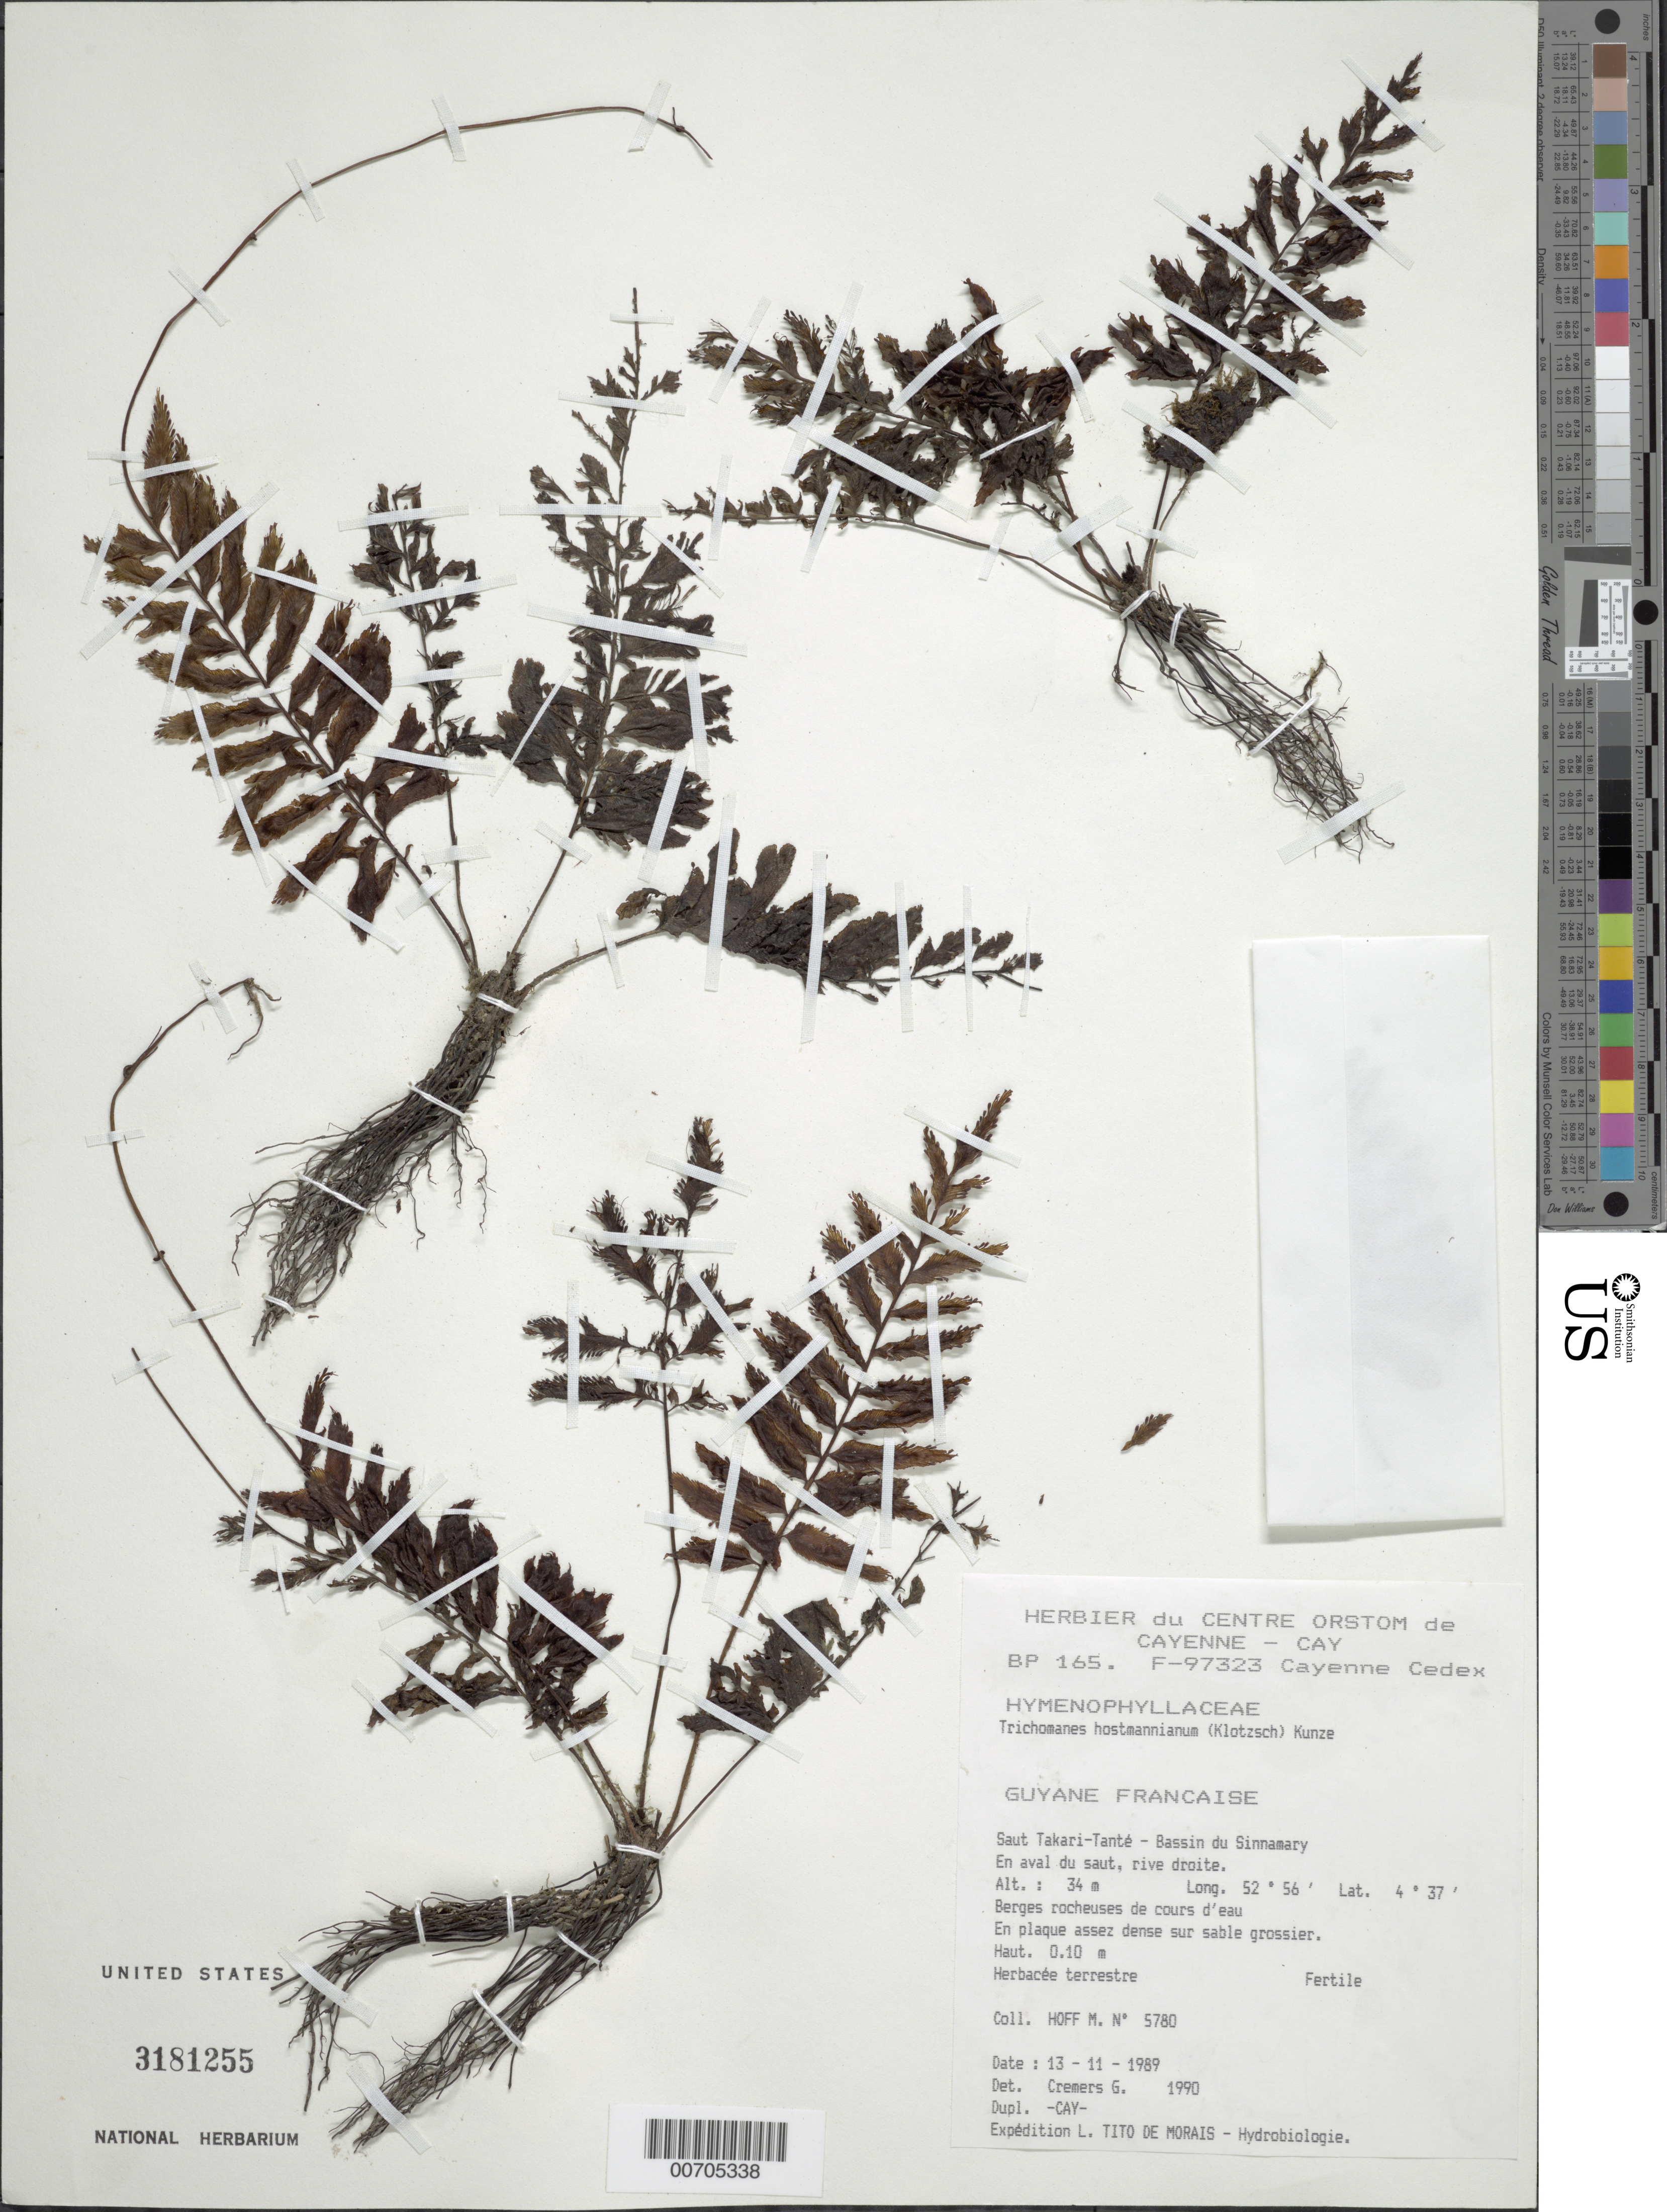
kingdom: Plantae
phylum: Tracheophyta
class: Polypodiopsida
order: Hymenophyllales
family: Hymenophyllaceae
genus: Trichomanes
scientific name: Trichomanes hostmannianum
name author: (Klotzsch) Kunze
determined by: Cremers, Georges A.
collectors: M. Hoff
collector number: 5780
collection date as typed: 13-Nov-89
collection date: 1989-11-13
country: French Guiana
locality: Saut Takari-Tanté, Bassin du Sinnamary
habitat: Berges rocheuses de coures d'eau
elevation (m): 34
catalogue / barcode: US 3181255